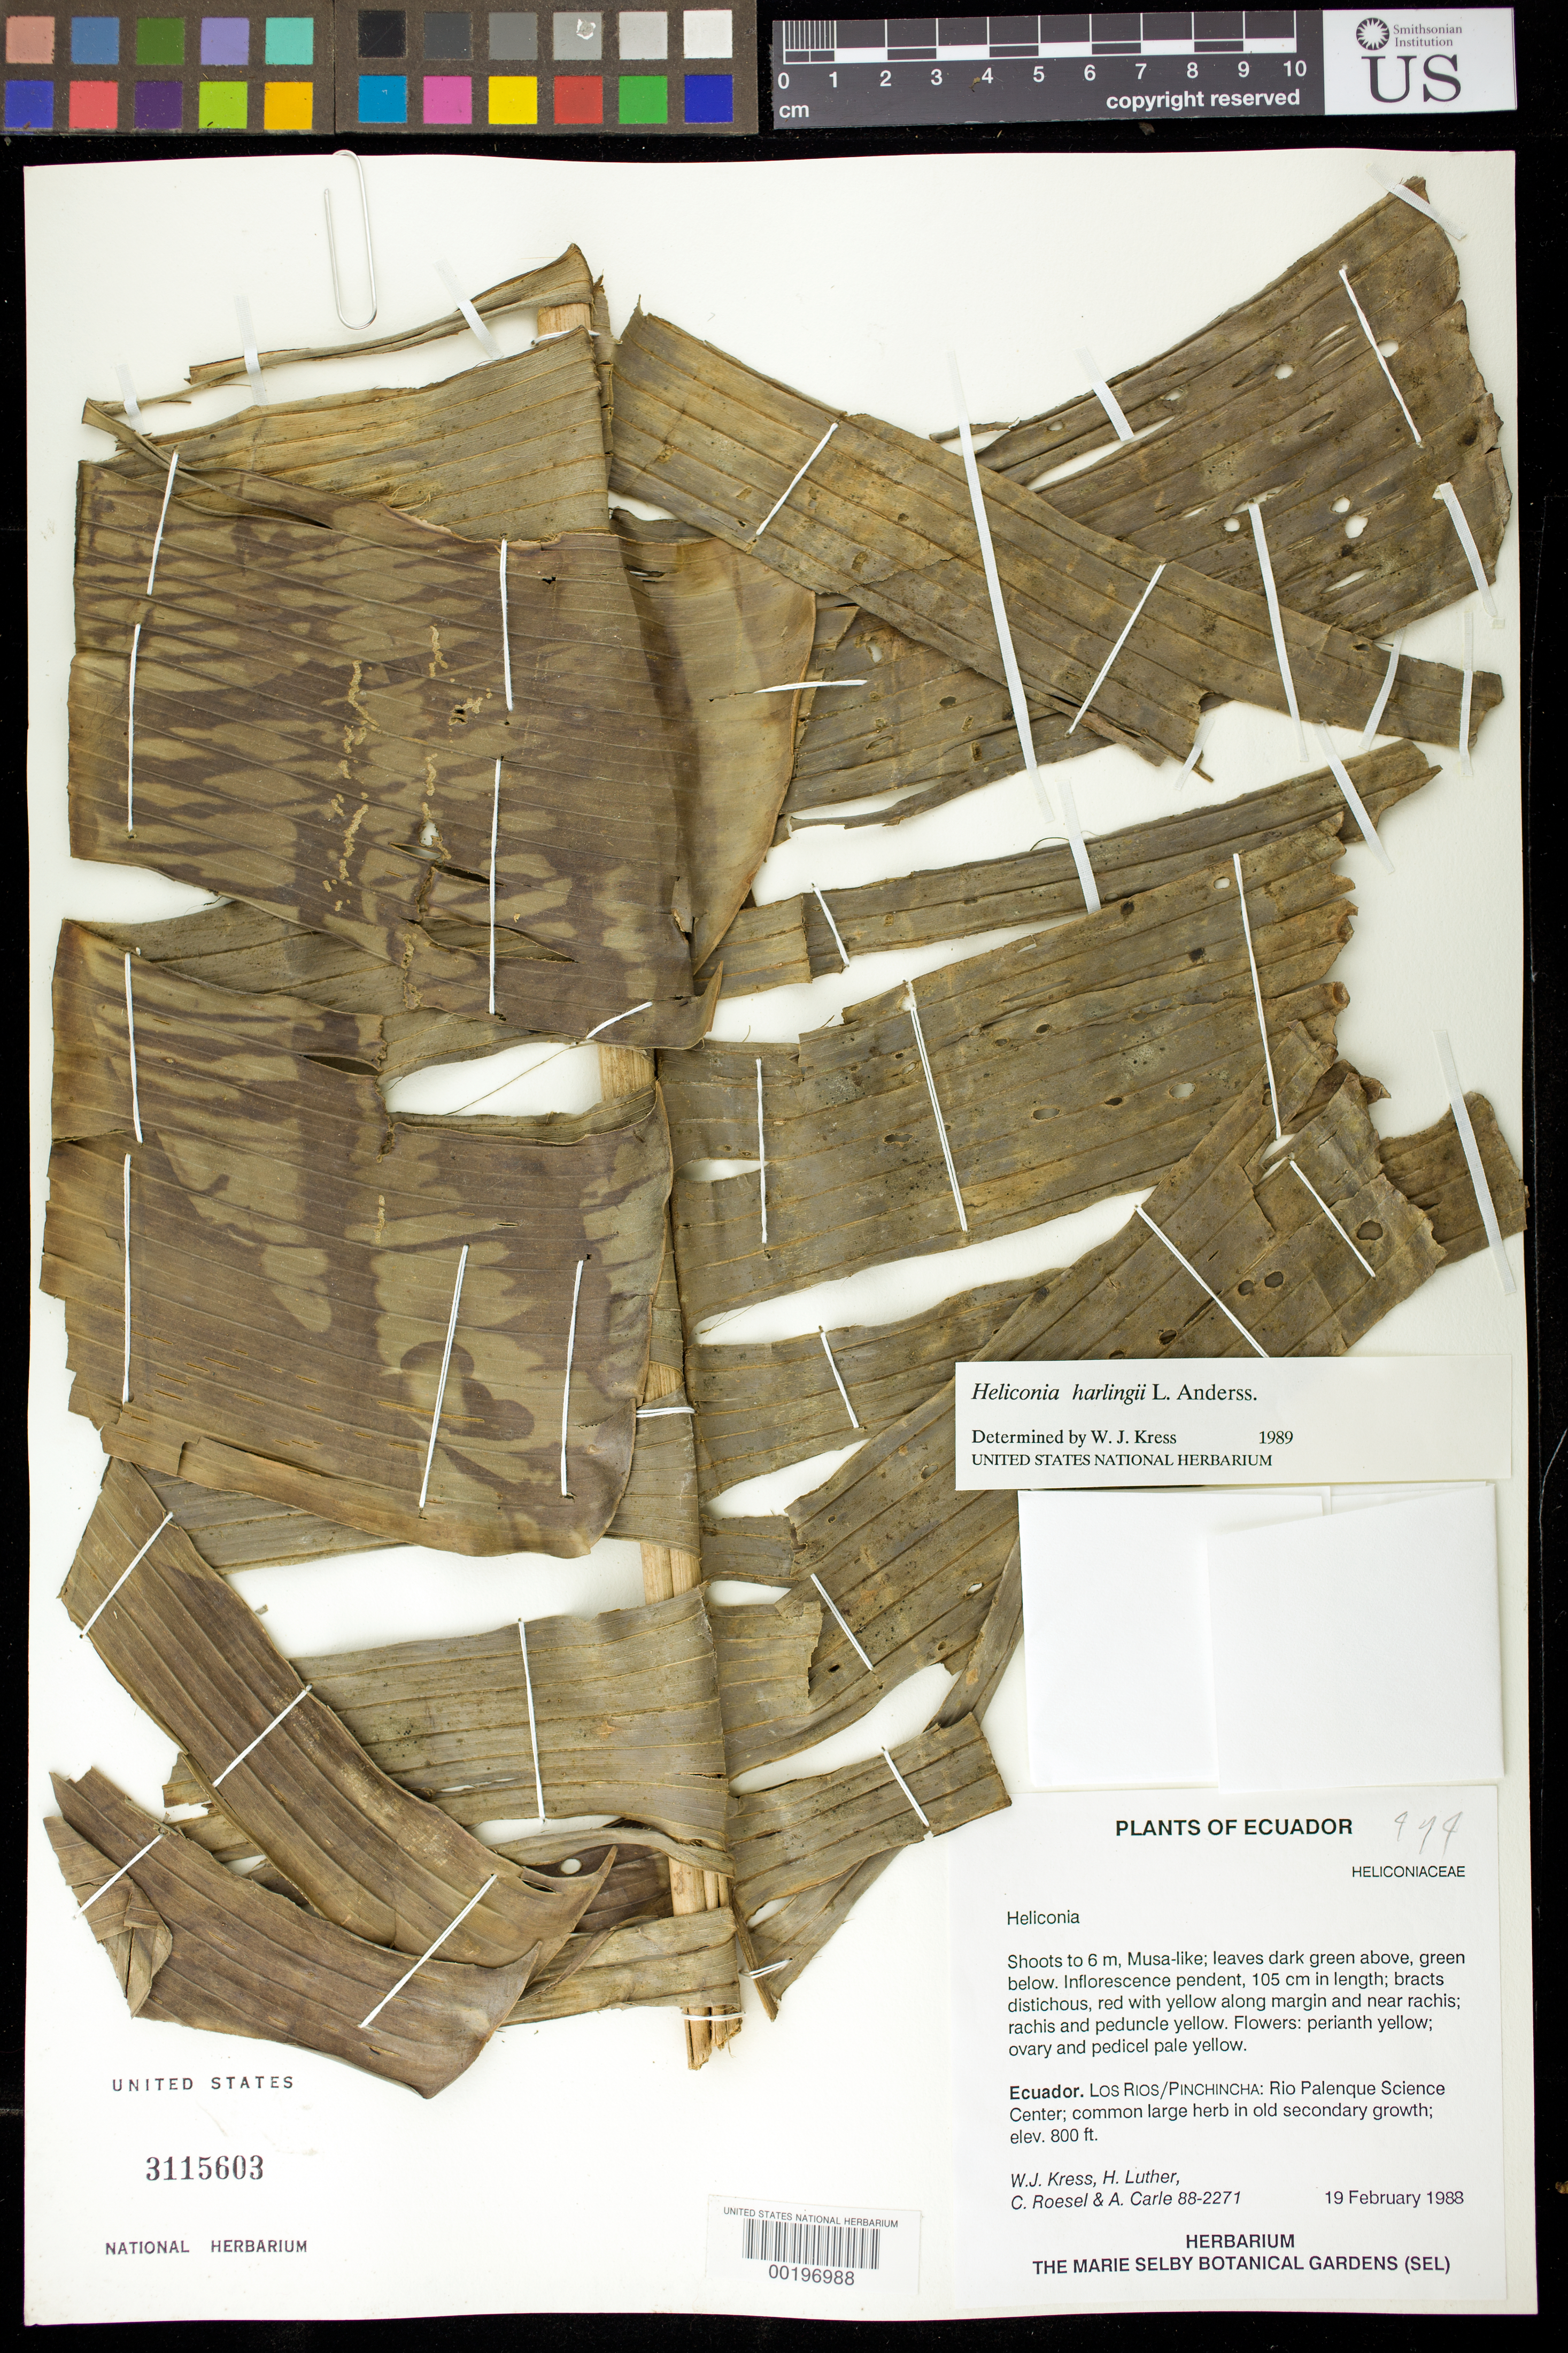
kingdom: Plantae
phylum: Tracheophyta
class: Liliopsida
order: Zingiberales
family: Heliconiaceae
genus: Heliconia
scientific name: Heliconia harlingii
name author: L. Andersson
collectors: W. J. Kress, Harry E. Luther, C. S. Roesel & A. Carle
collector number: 88-2271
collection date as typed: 19 Feb 1988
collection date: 1988-02-19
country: Ecuador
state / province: Los Ríos / Pichincha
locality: Rio palenque science center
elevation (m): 800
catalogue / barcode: US 3115603